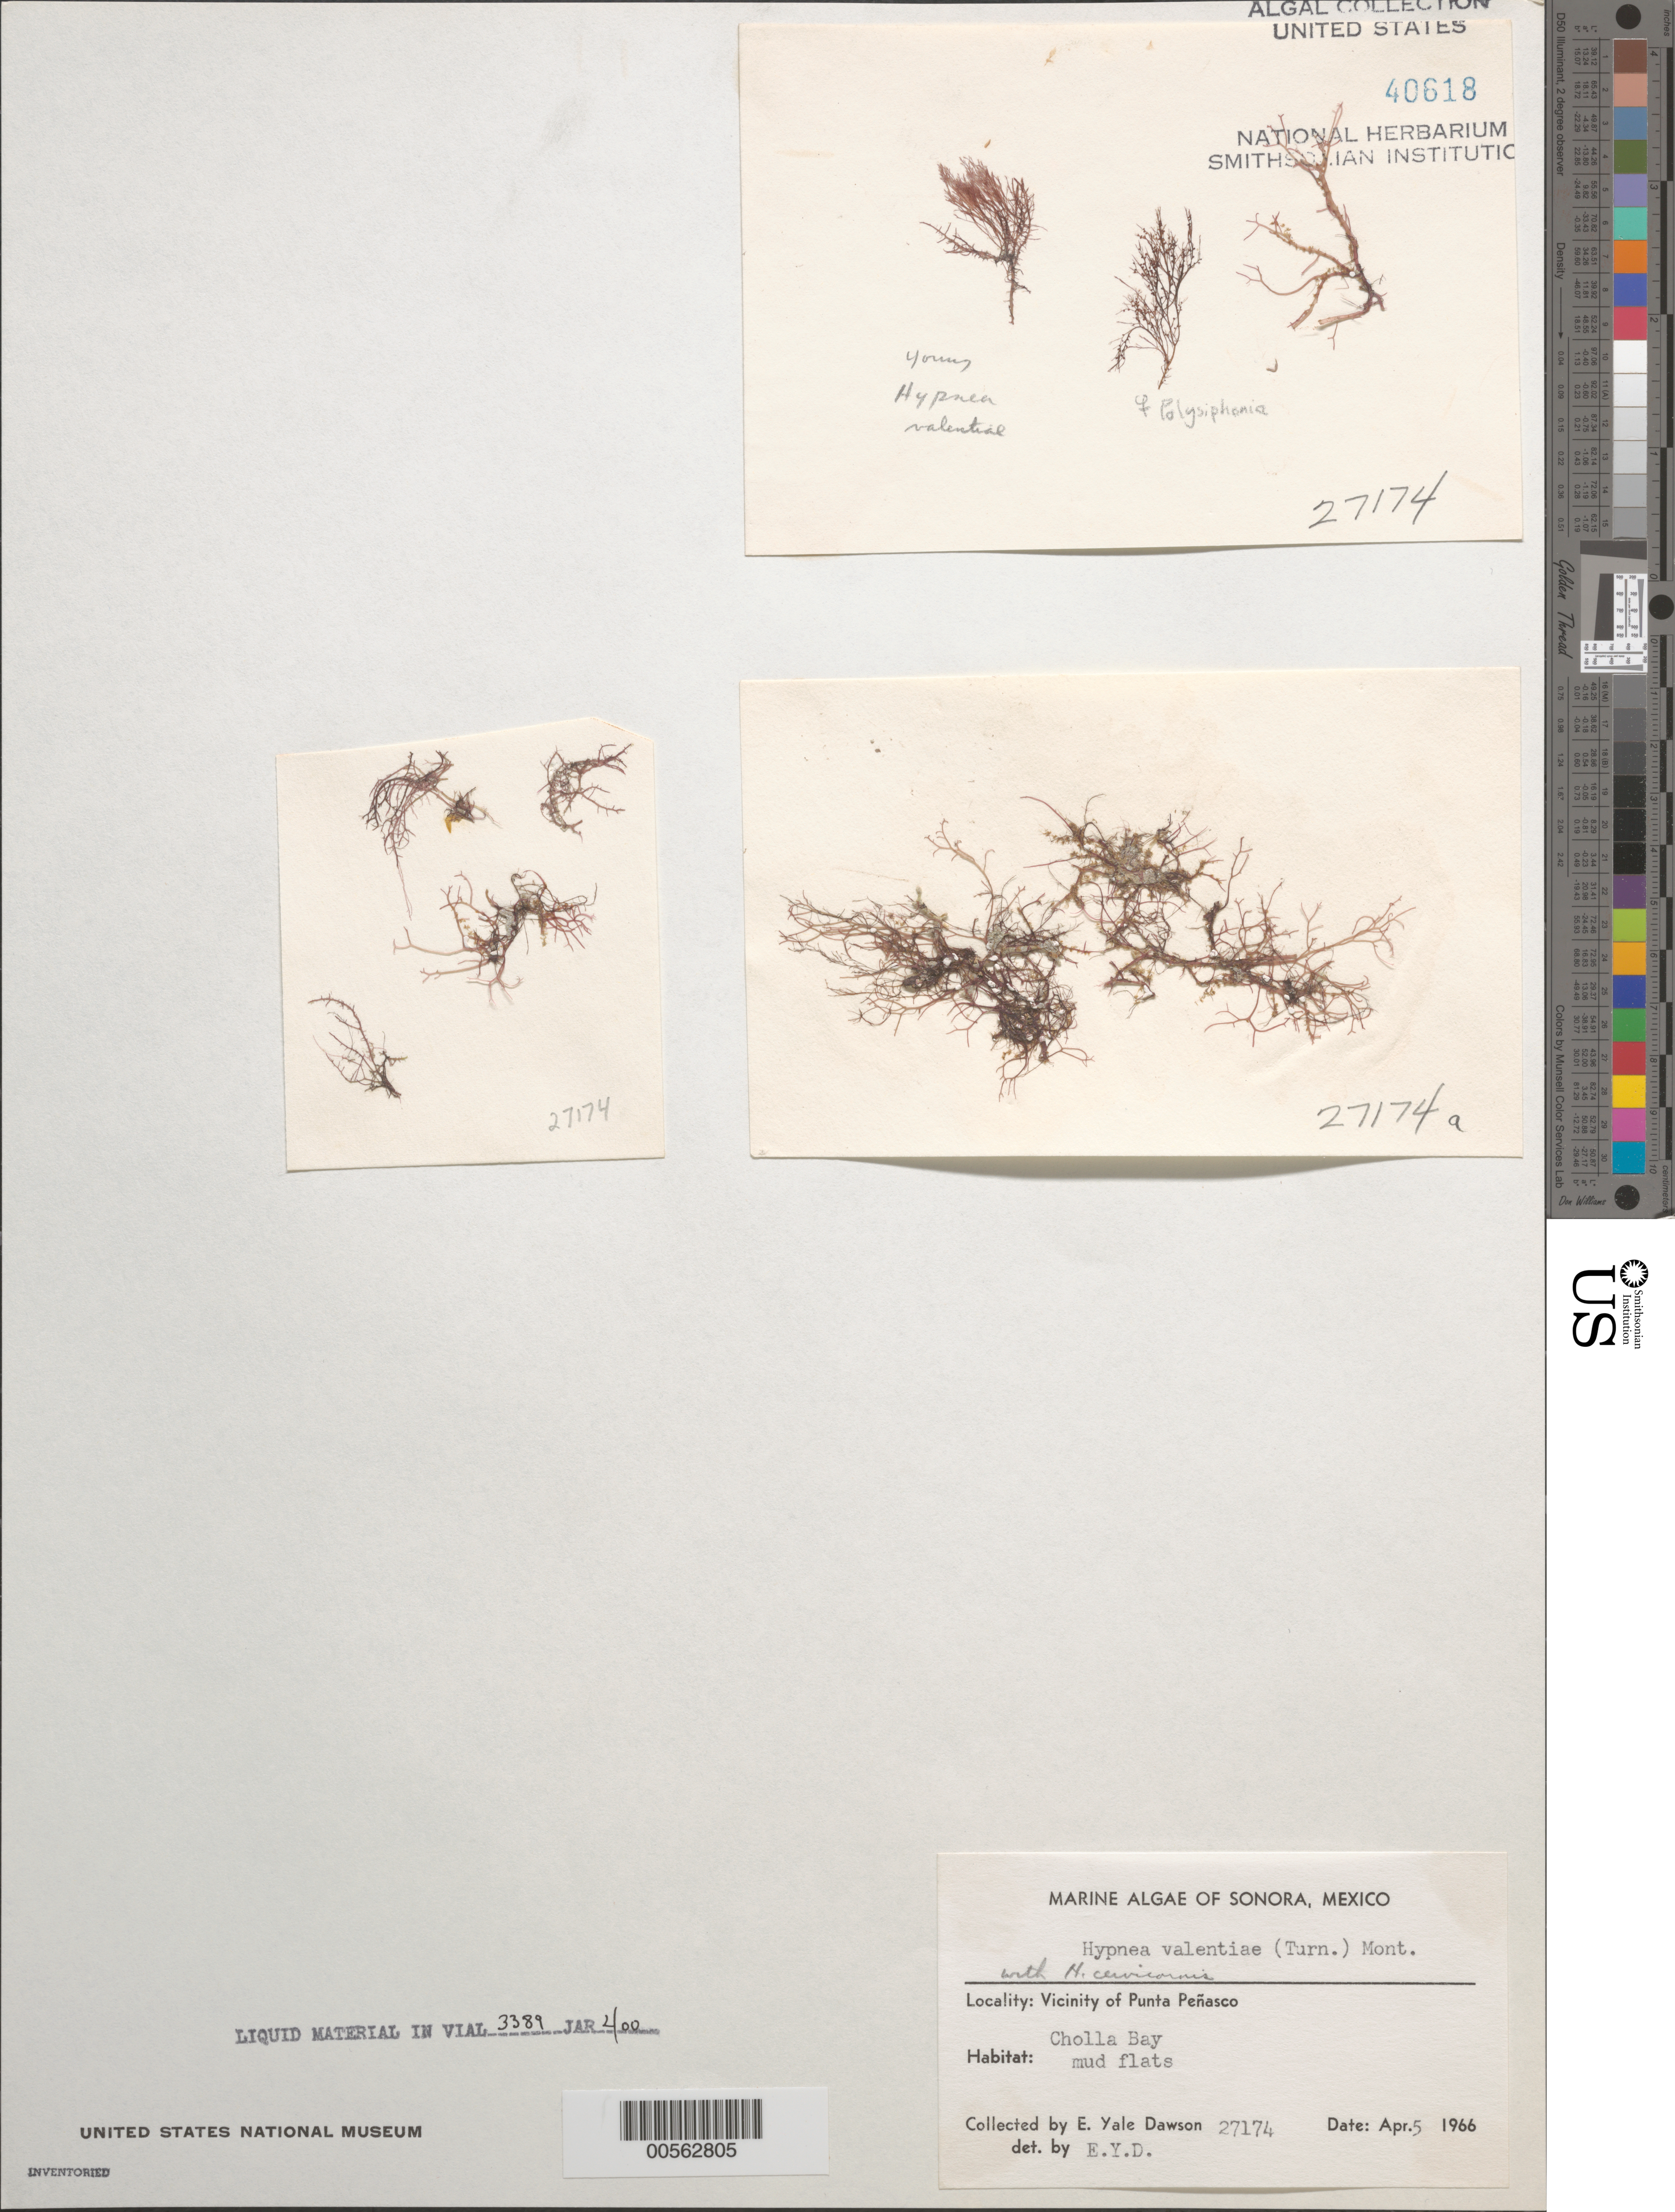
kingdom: Plantae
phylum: Rhodophyta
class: Florideophyceae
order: Gigartinales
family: Cystocloniaceae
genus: Hypnea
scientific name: Hypnea valentiae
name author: (Turner) Mont.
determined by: Dawson, E. Y.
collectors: E. Y. Dawson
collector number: EYD 27174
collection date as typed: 05 Apr 1966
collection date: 1966-04-05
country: Mexico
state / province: Sonora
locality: Cholla Bay, Punta Penasco area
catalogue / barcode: US 40618